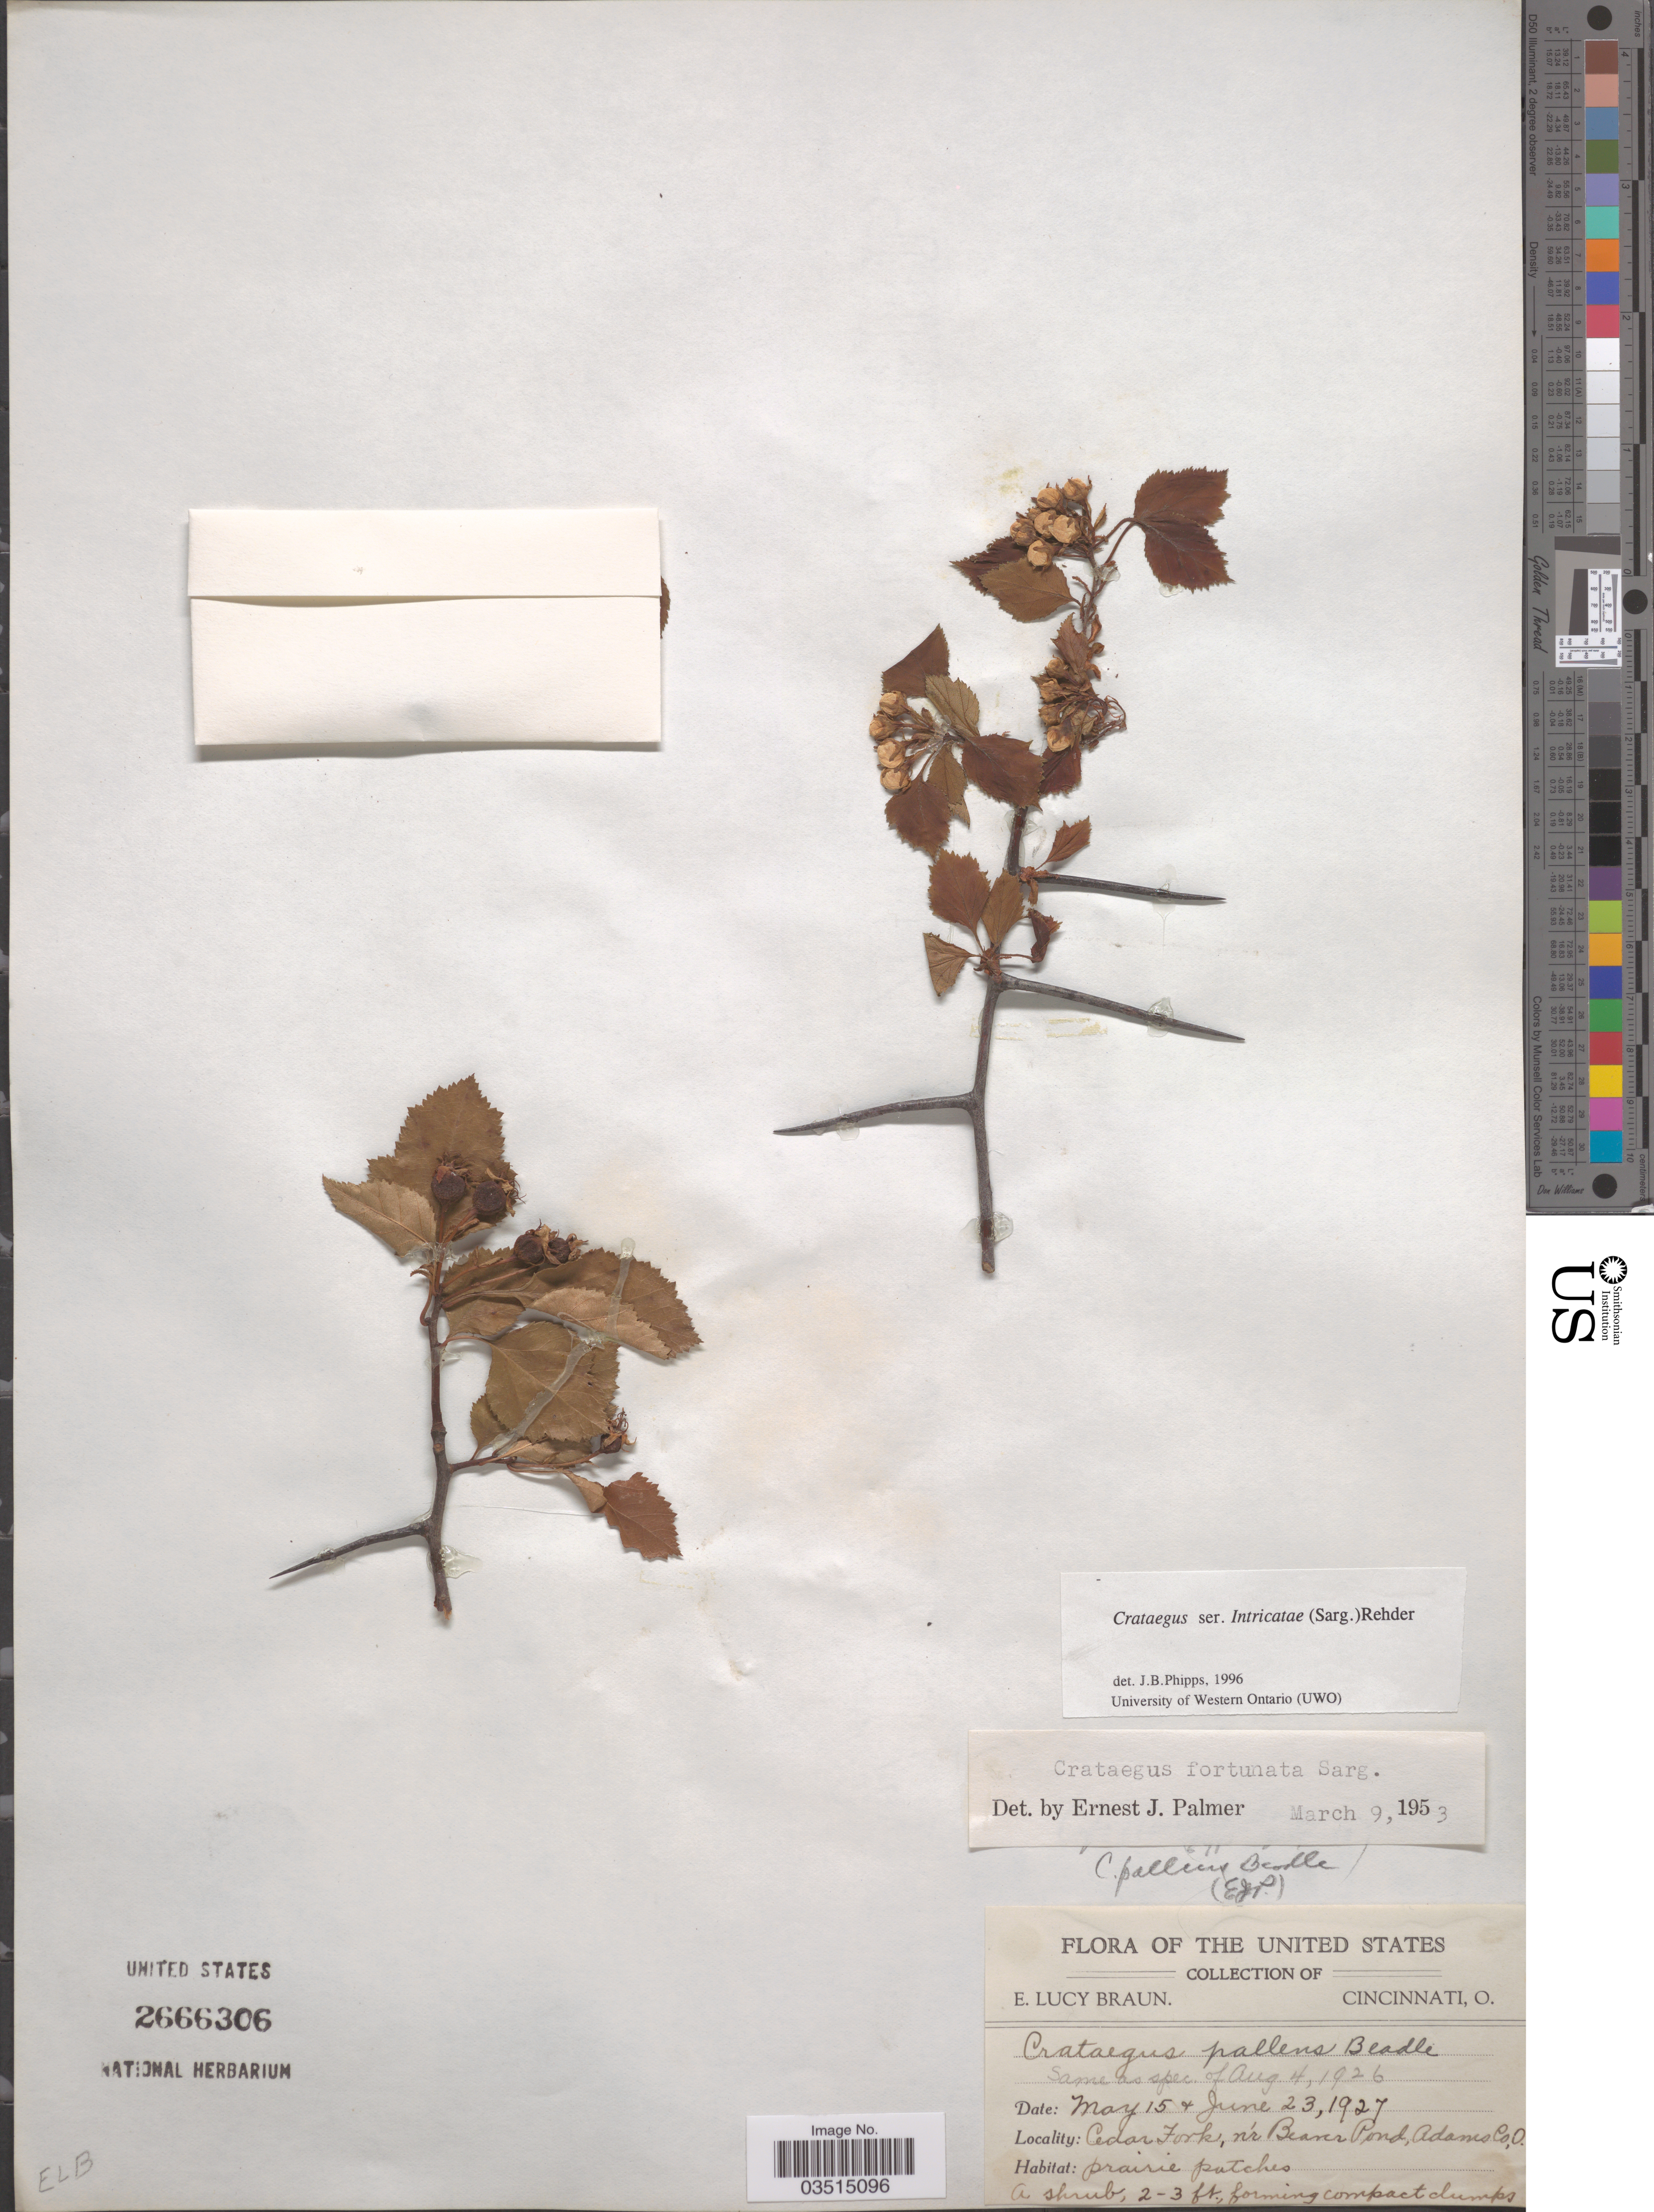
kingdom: Plantae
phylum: Tracheophyta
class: Magnoliopsida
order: Rosales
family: Rosaceae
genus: Crataegus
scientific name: Crataegus intricata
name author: Lange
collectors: E. L. Braun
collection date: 1927-05-15/1927-06-23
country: United States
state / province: Ohio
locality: Cedar Fork, n'r Beaver Pond, Adams Co.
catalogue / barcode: US 2666306